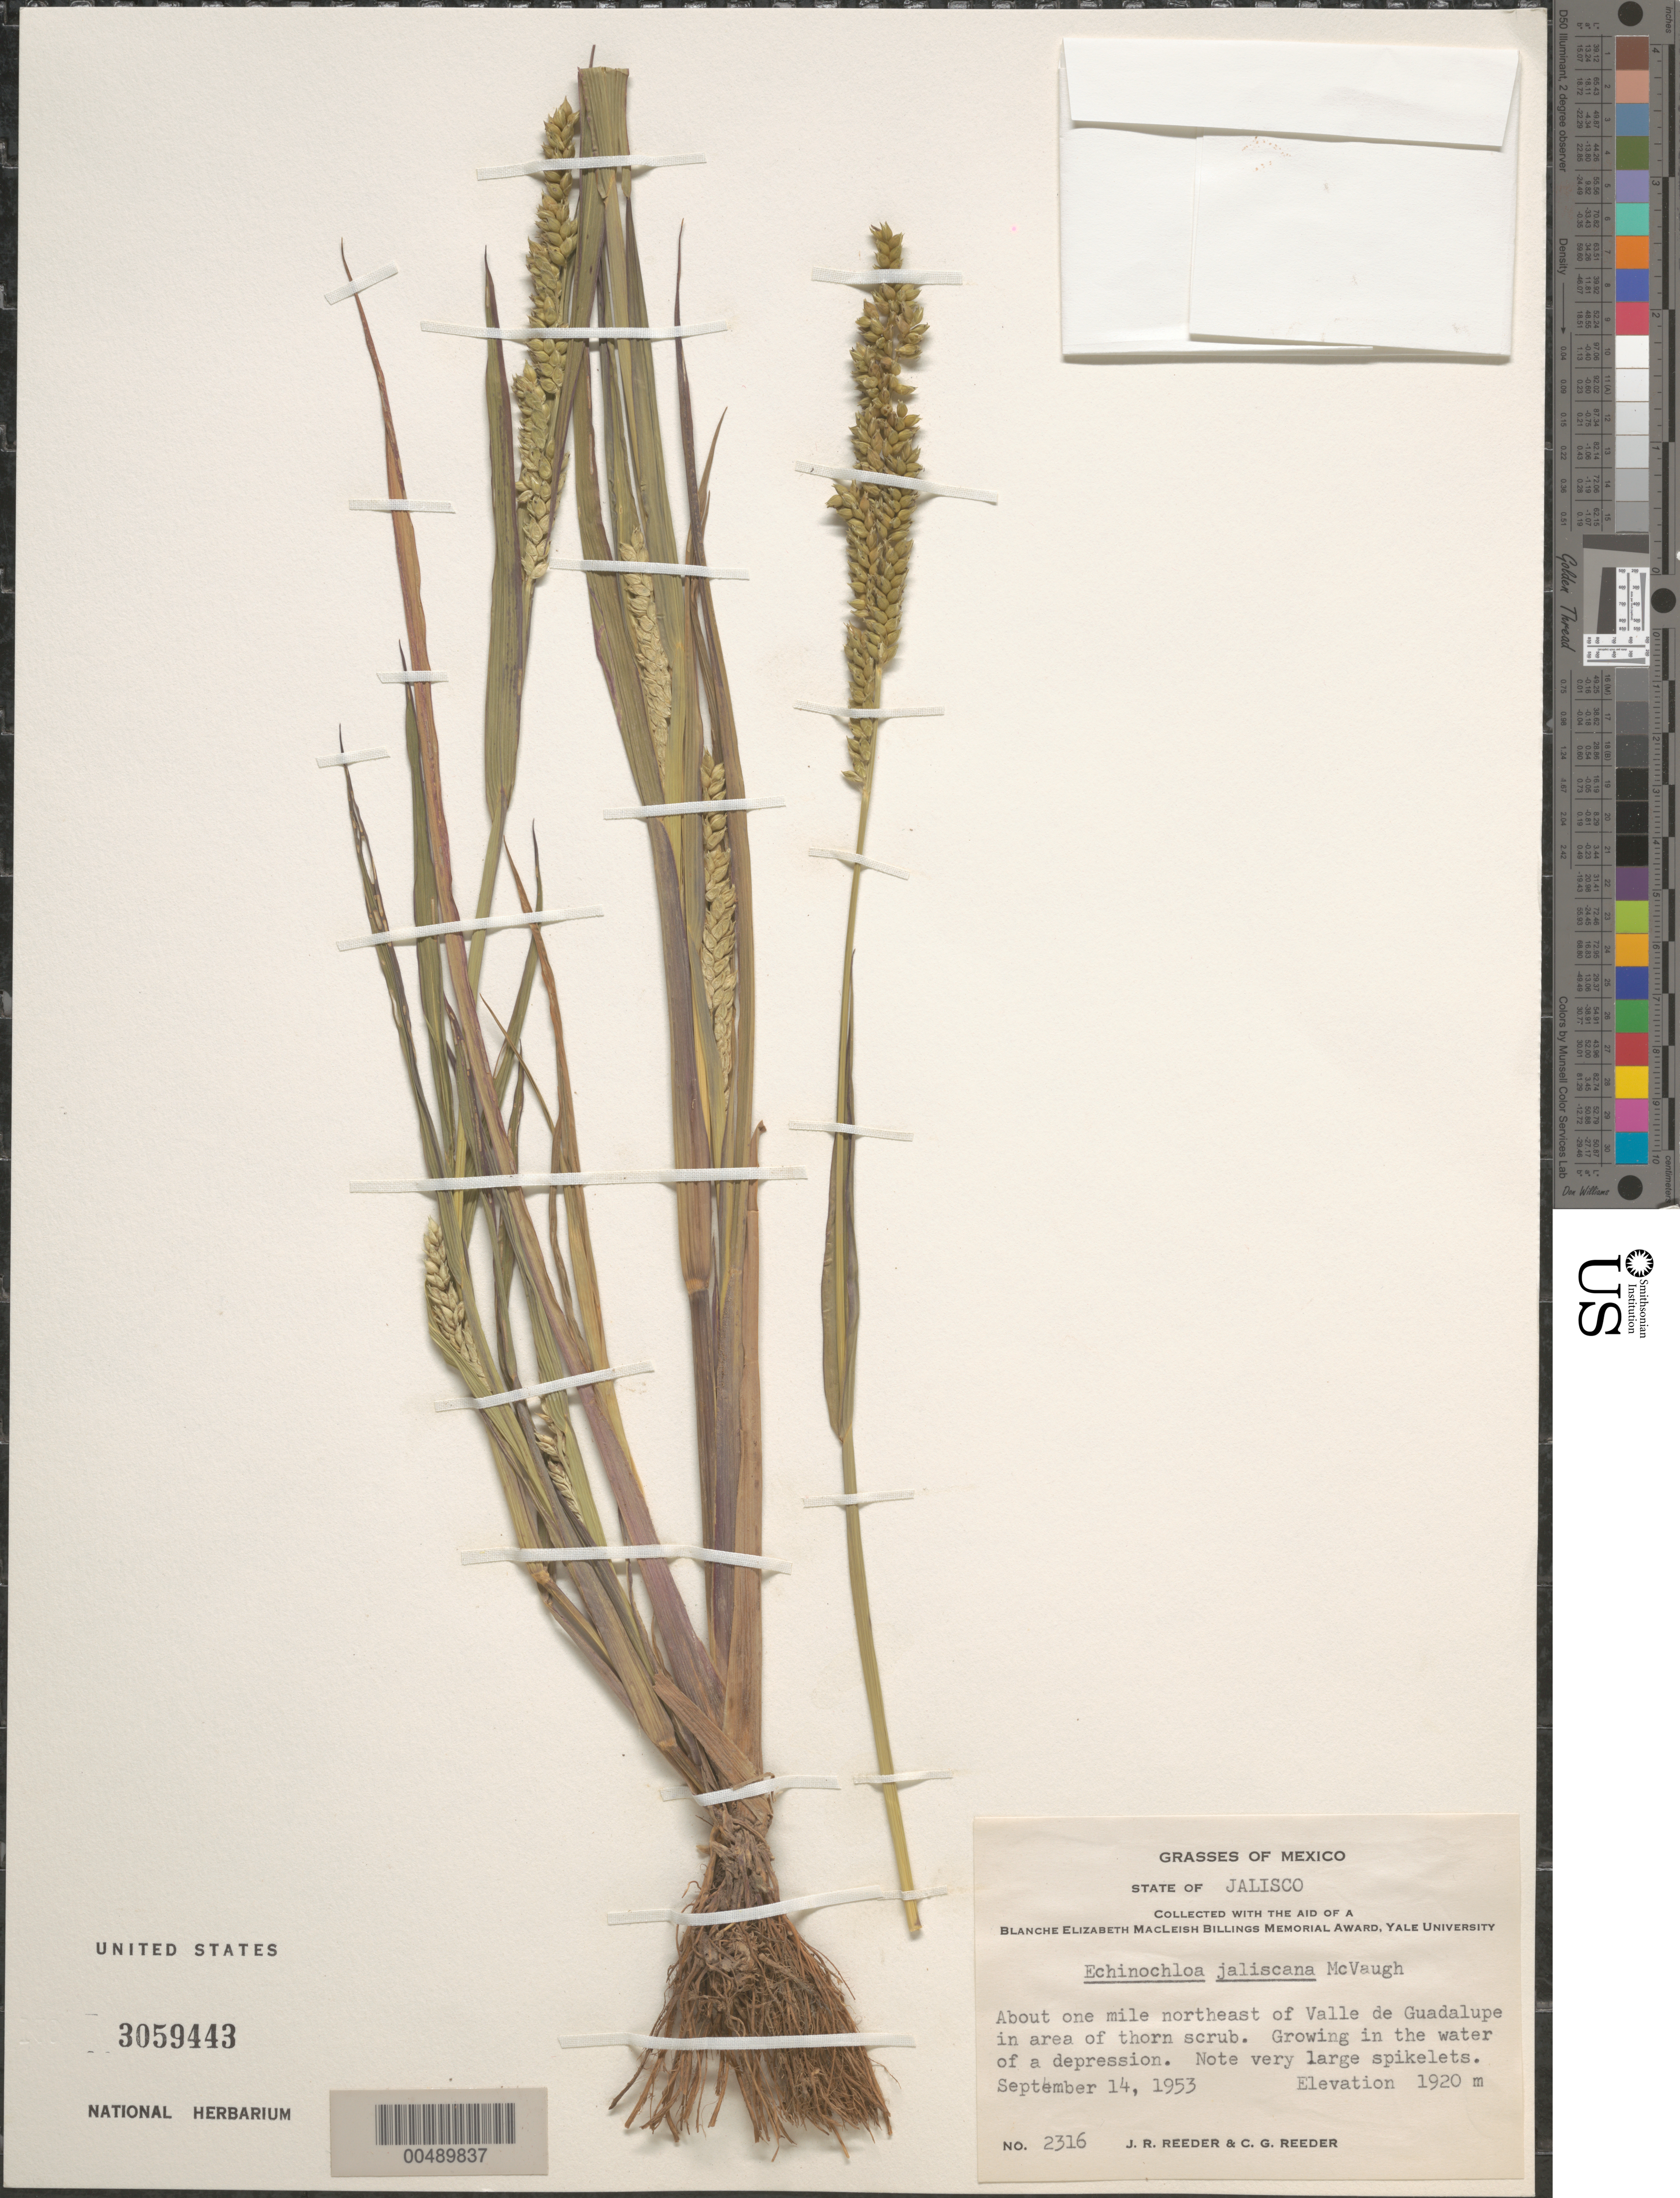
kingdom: Plantae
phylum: Tracheophyta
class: Liliopsida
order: Poales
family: Poaceae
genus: Echinochloa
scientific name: Echinochloa jaliscana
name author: McVaugh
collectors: J. R. Reeder & C. G. Reeder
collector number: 2316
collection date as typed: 14 Sep 1953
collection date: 1953-09-14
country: Mexico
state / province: Jalisco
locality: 1 mi NE of Valle de Guadalupe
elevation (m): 1920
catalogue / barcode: US 3059443